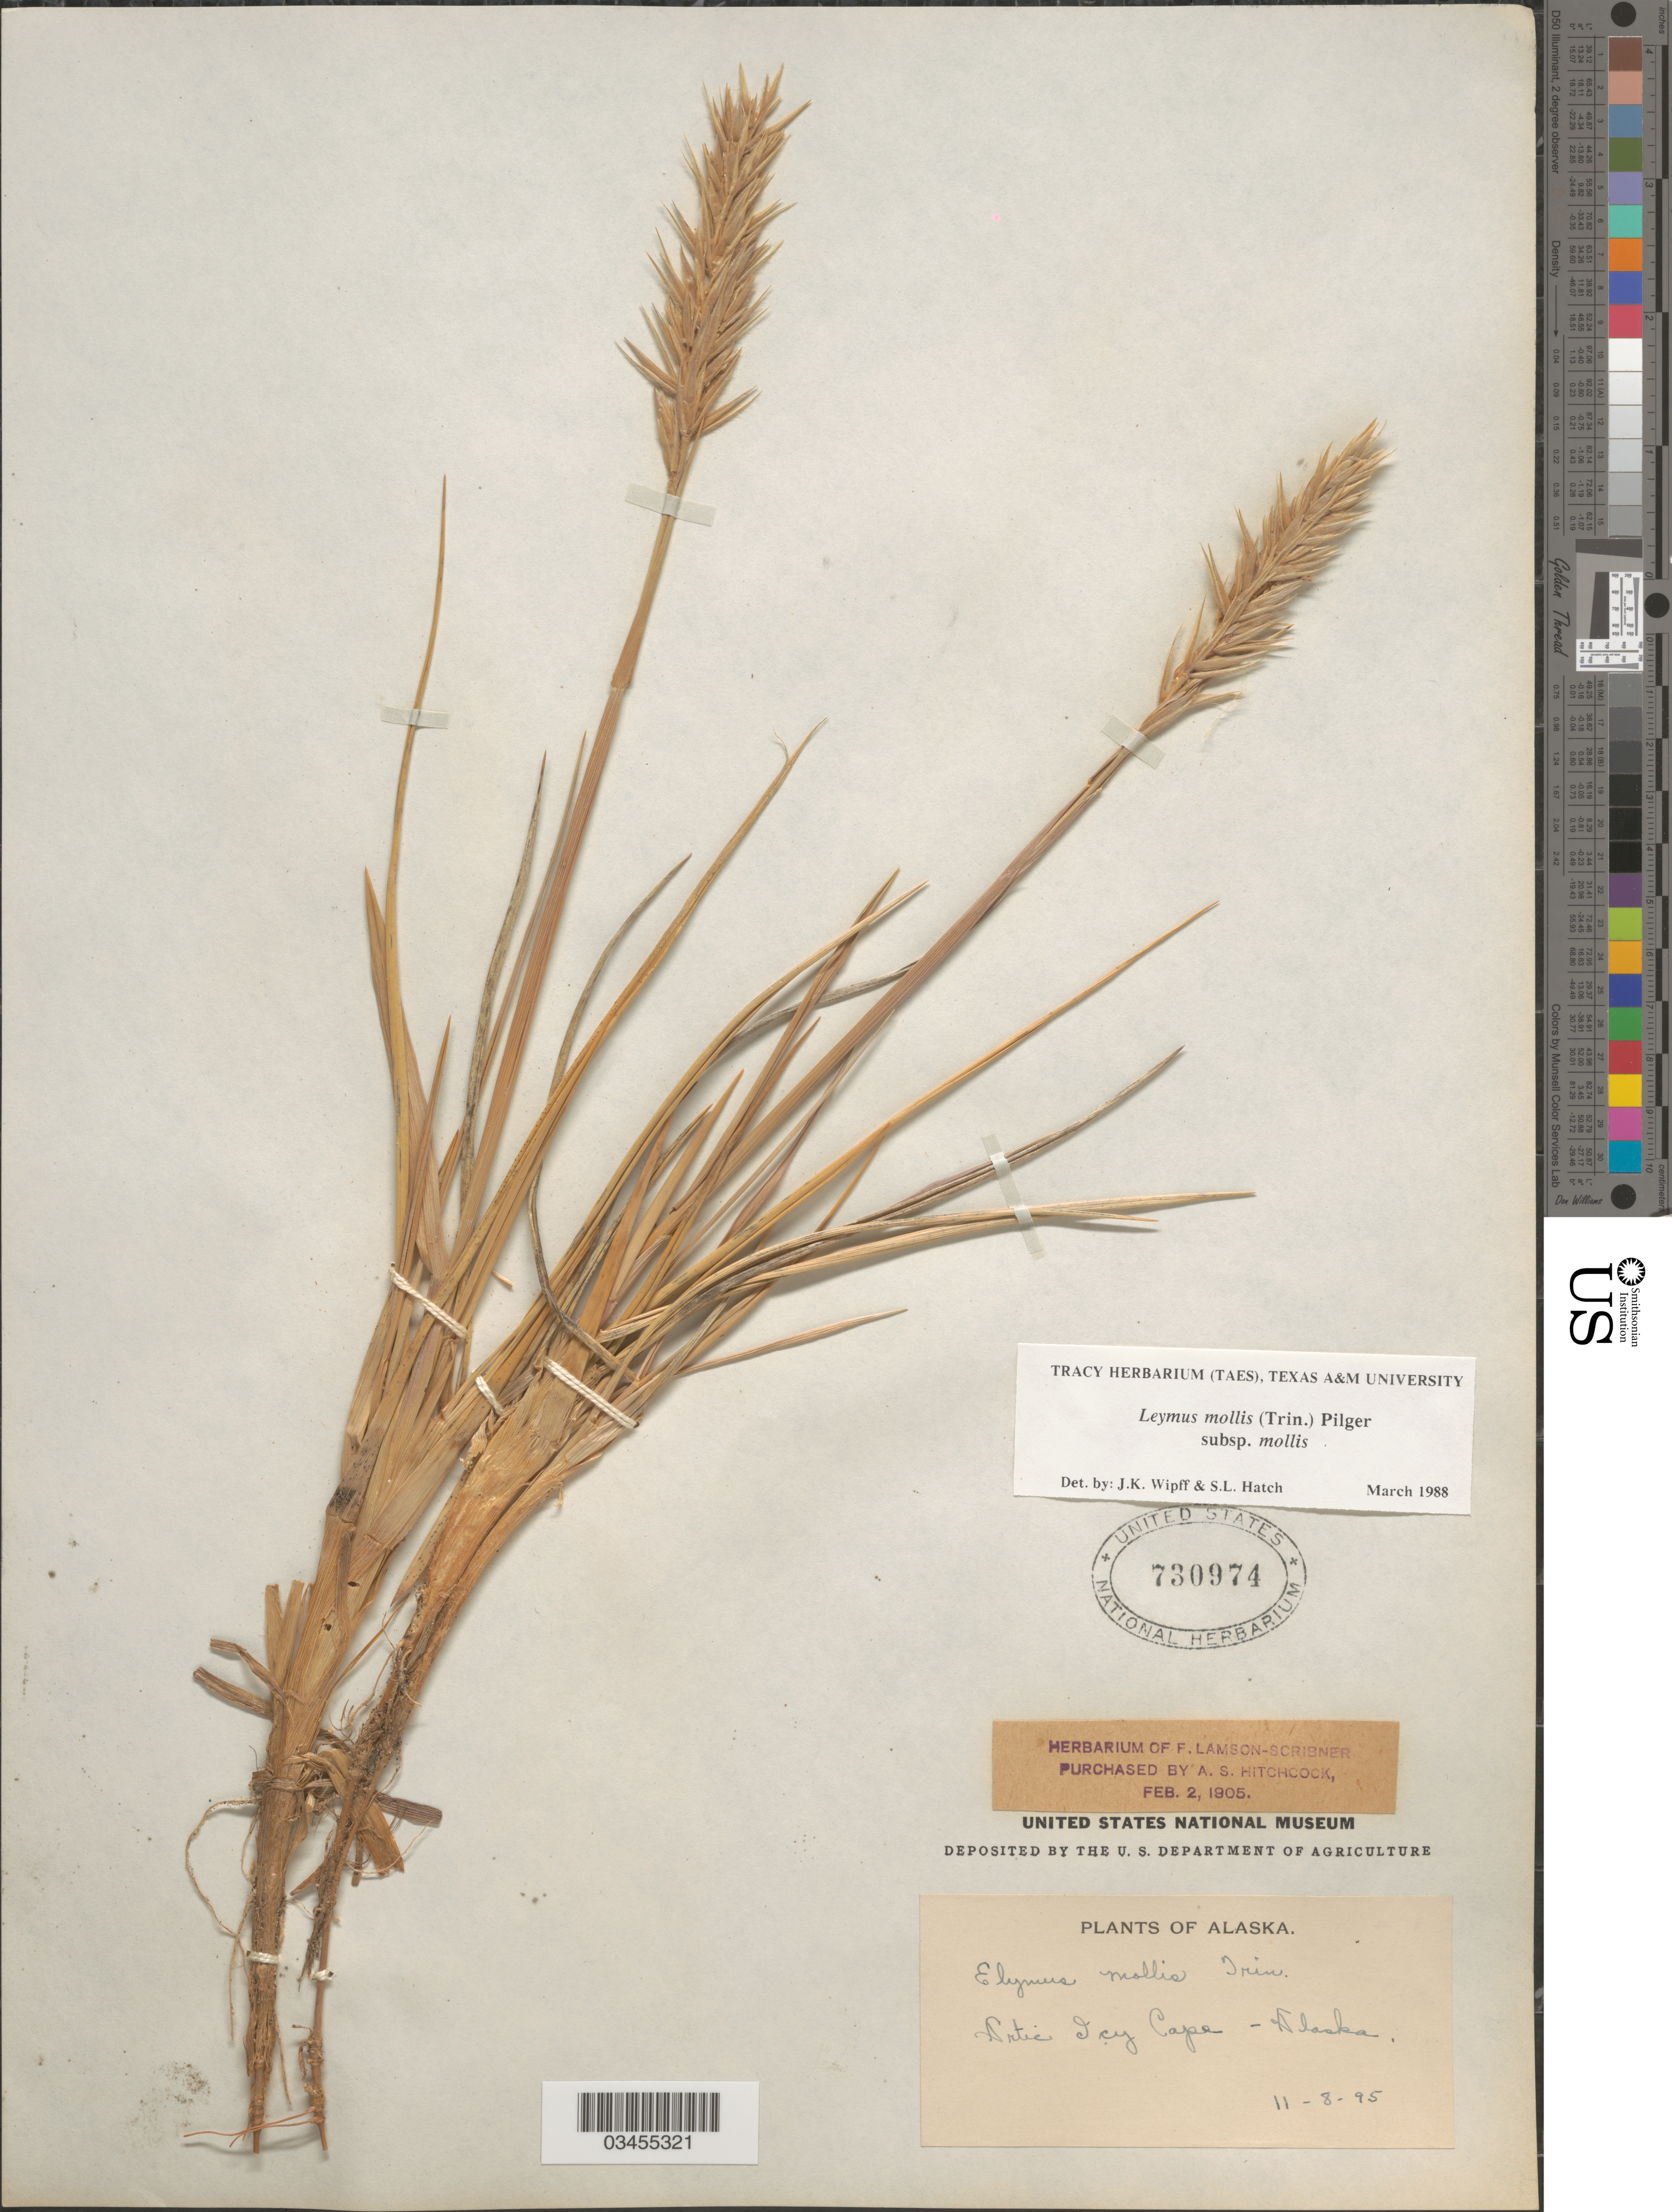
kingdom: Plantae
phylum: Tracheophyta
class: Liliopsida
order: Poales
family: Poaceae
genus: Leymus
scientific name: Leymus mollis subsp. mollis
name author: (Trin.) Pilg.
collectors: ex herb. F. Lamson Scribner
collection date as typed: Transcribed d/m/y: 8/11/95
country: United States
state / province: Alaska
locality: Arctic dry Cape.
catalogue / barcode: US 730974